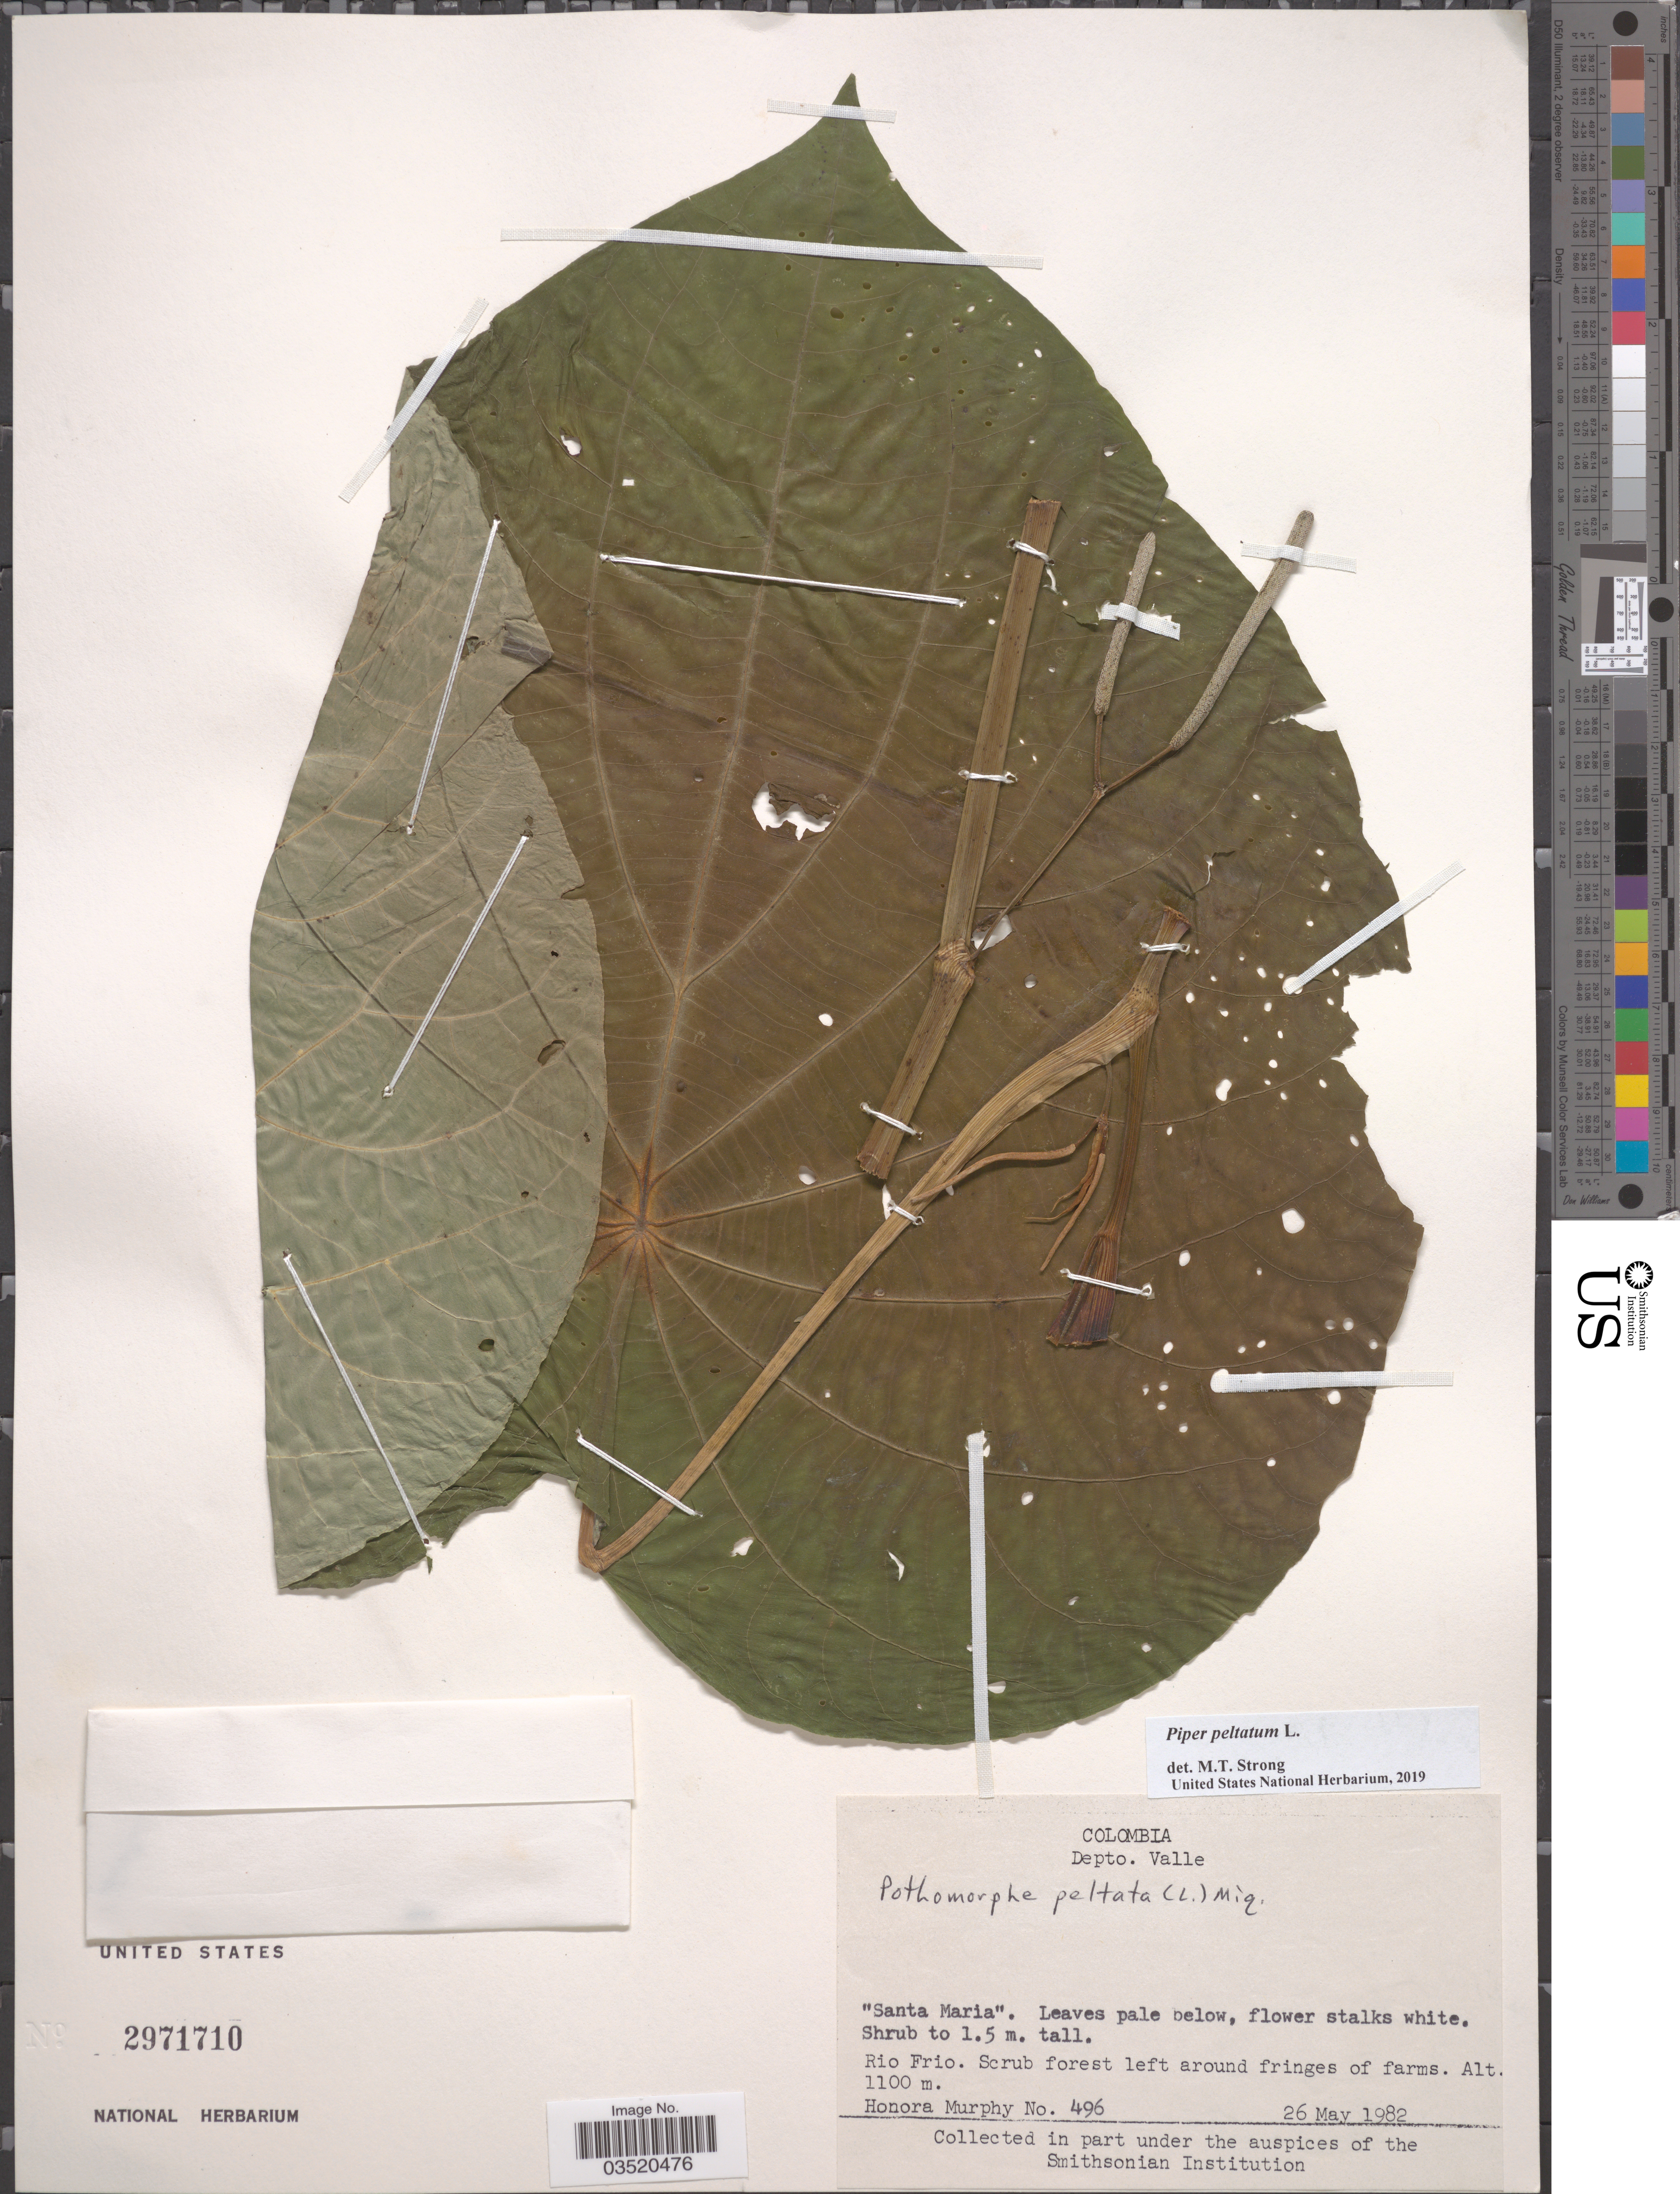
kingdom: Plantae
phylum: Tracheophyta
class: Magnoliopsida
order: Piperales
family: Piperaceae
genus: Piper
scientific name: Piper peltatum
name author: L.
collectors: H. Murphy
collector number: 496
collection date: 1982-05-26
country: Colombia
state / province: Valle del Cauca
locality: Depto. Valle. "Santa Maria". Rio Frio.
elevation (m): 1100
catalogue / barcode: US 2971710